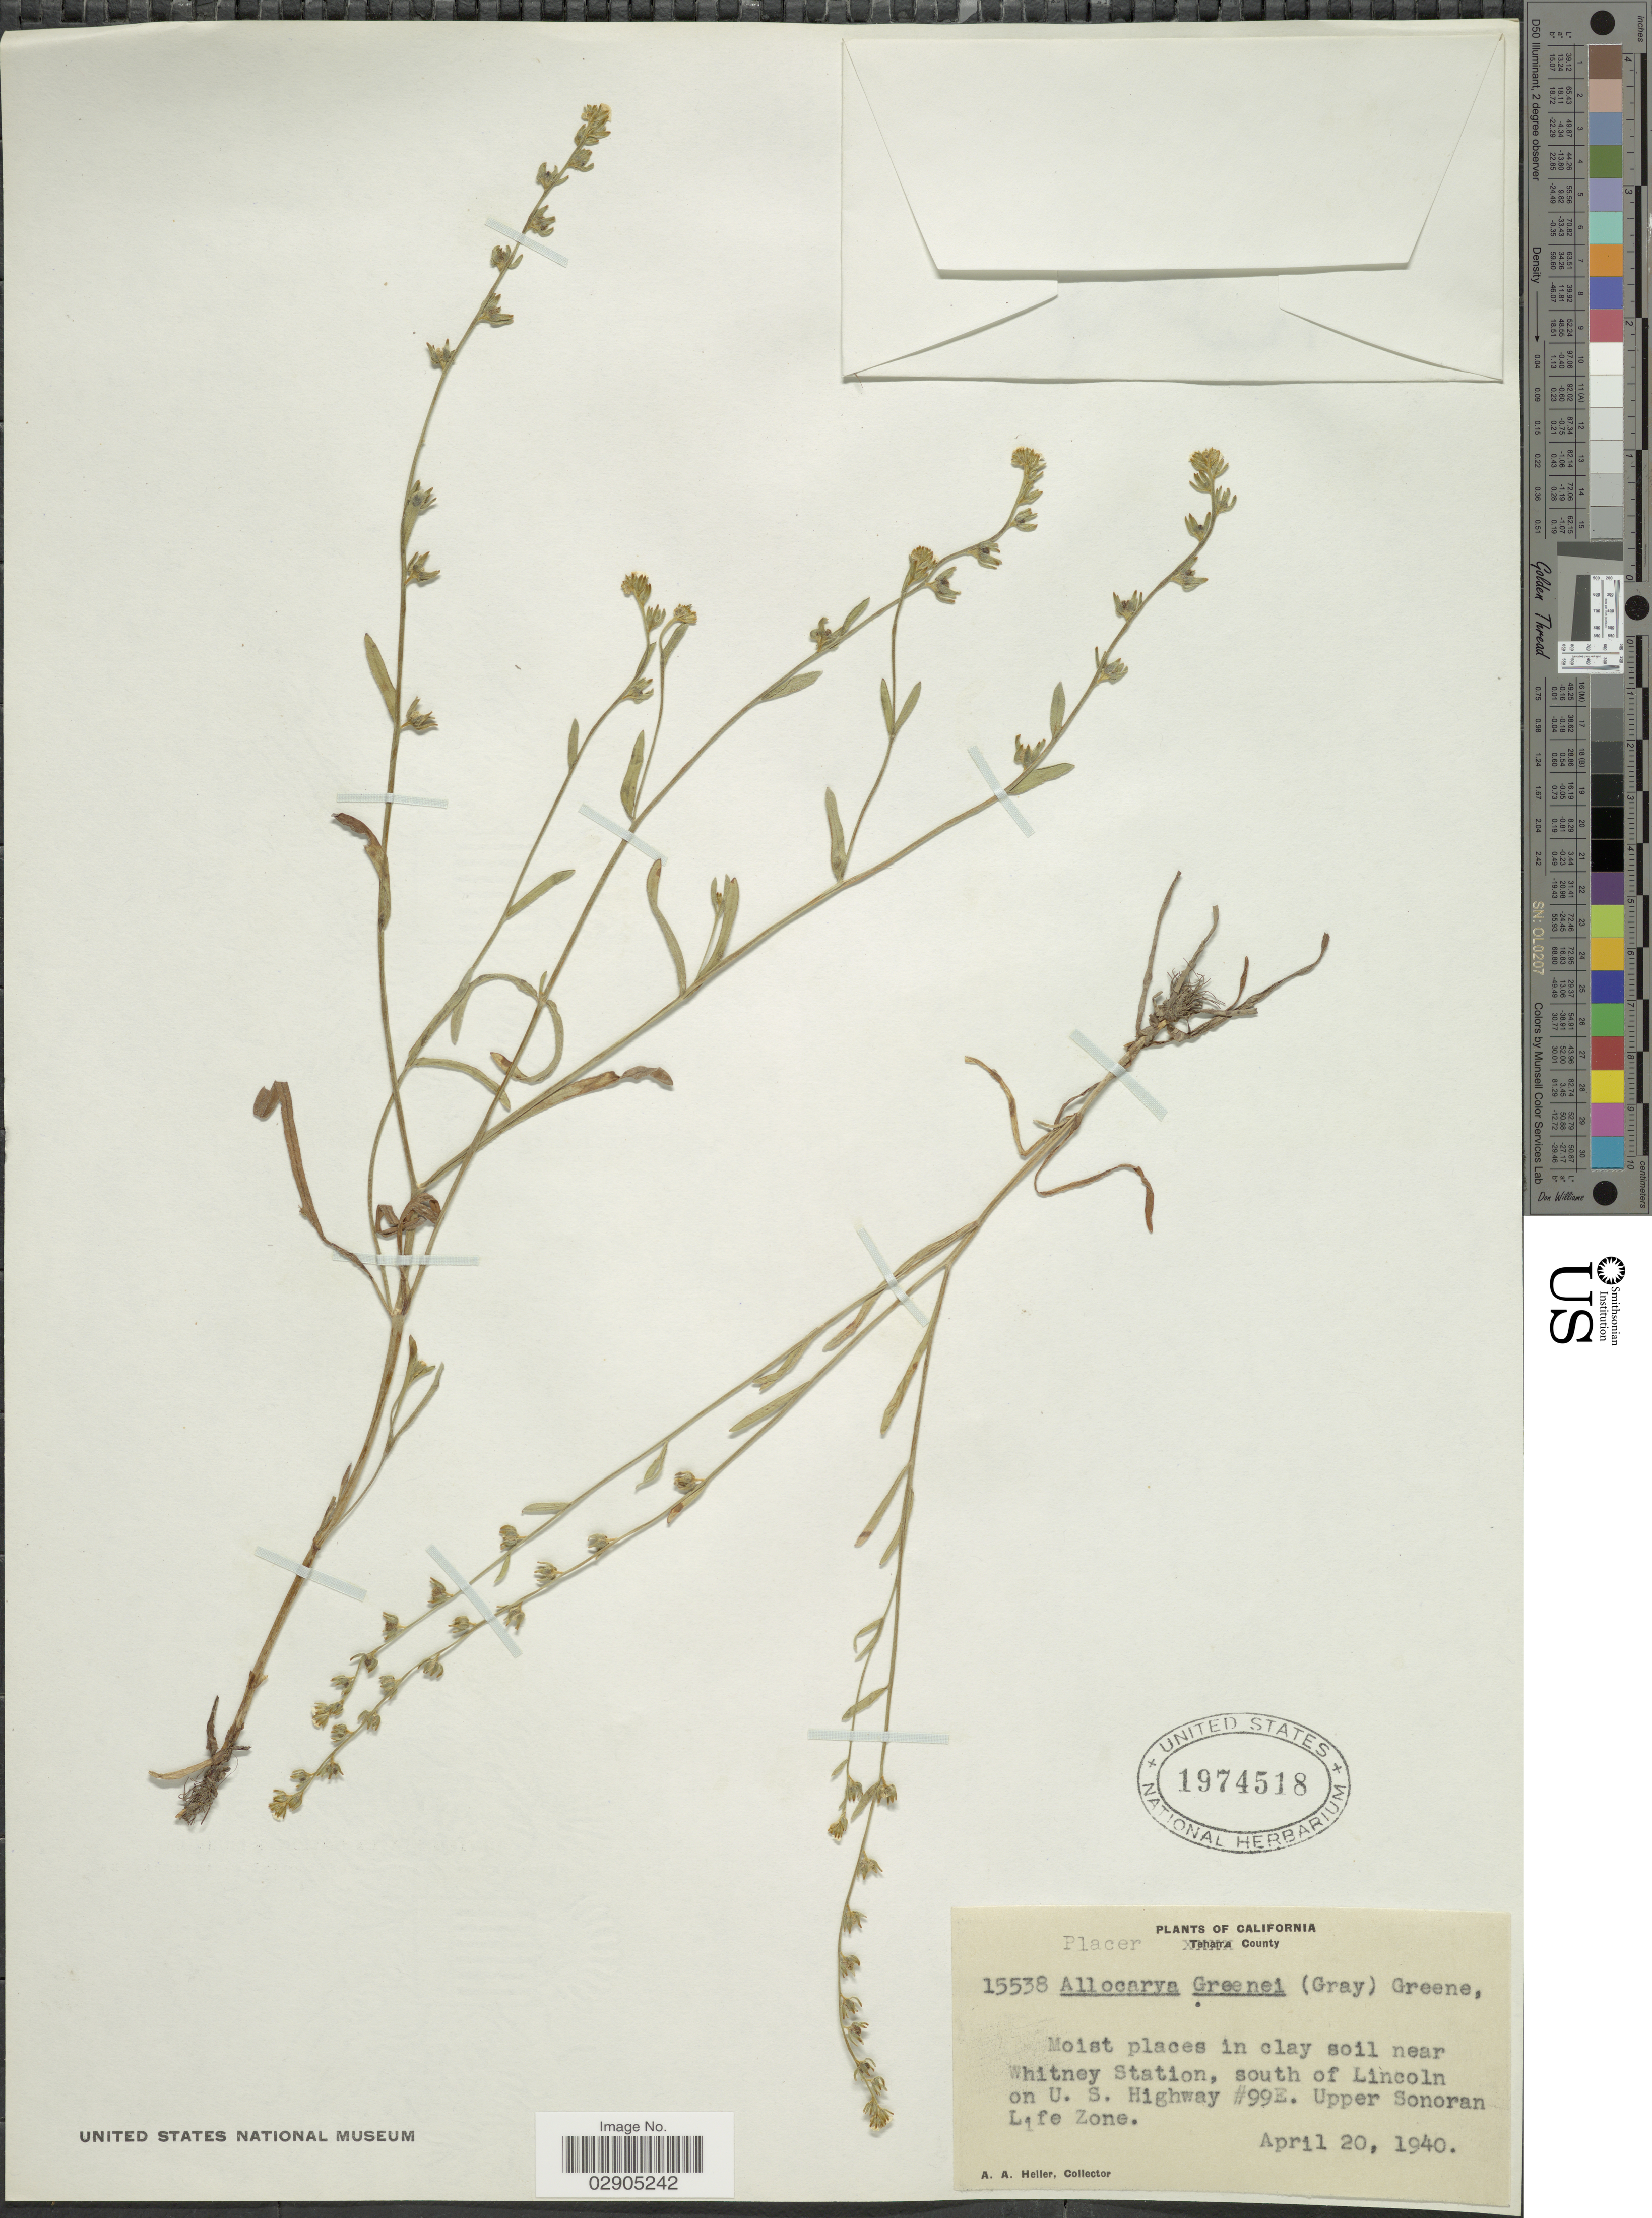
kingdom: Plantae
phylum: Tracheophyta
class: Magnoliopsida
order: Boraginales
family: Boraginaceae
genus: Allocarya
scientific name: Allocarya greenei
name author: (A. Gray) S.W. Greene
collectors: A. A. Heller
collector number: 15538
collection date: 1940-04-20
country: United States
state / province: California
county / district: Placer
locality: Placer County. Moist places in clay soil near Whitney Station, south of Lincoln on U.S. Highway #99E. Upper Sonoran Life Zone.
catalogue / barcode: US 1974518